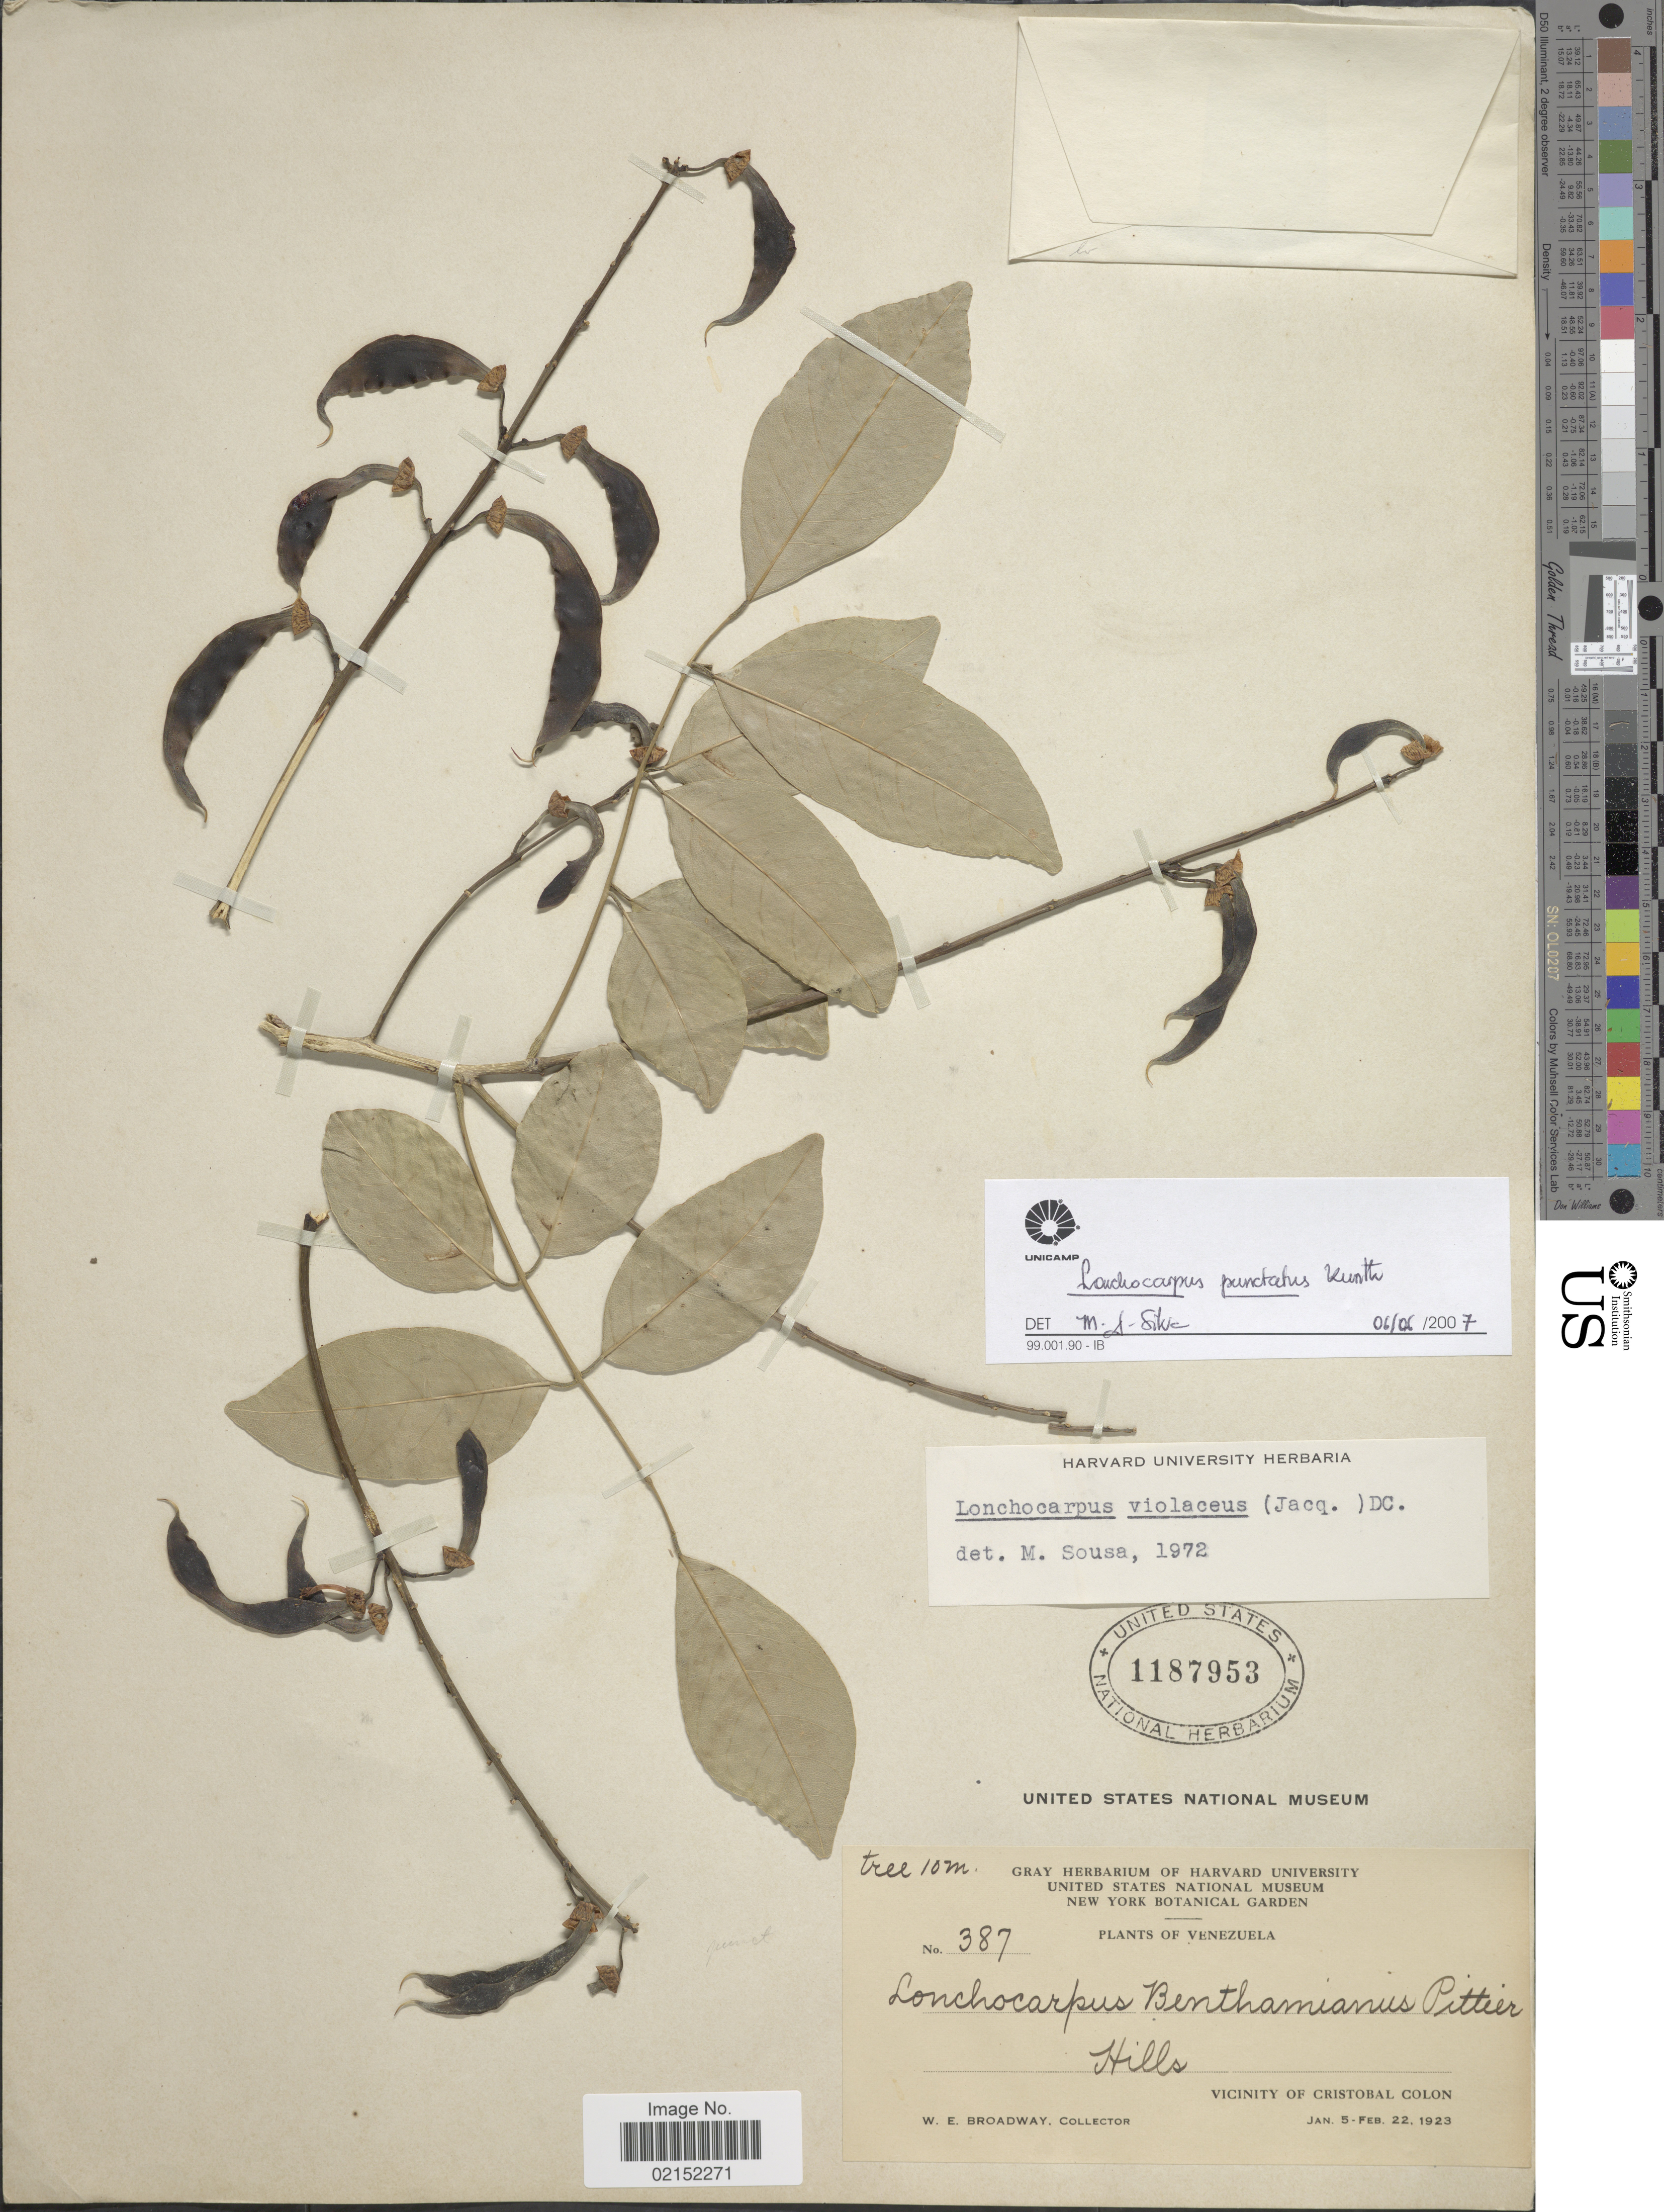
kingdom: Plantae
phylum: Tracheophyta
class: Magnoliopsida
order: Fabales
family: Fabaceae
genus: Lonchocarpus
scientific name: Lonchocarpus punctatus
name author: Kunth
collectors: W. E. Broadway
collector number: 387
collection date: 1923-01-05/1923-02-22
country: Venezuela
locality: Hills, Vicinity of Cristobal Colon.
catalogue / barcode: US 1187953